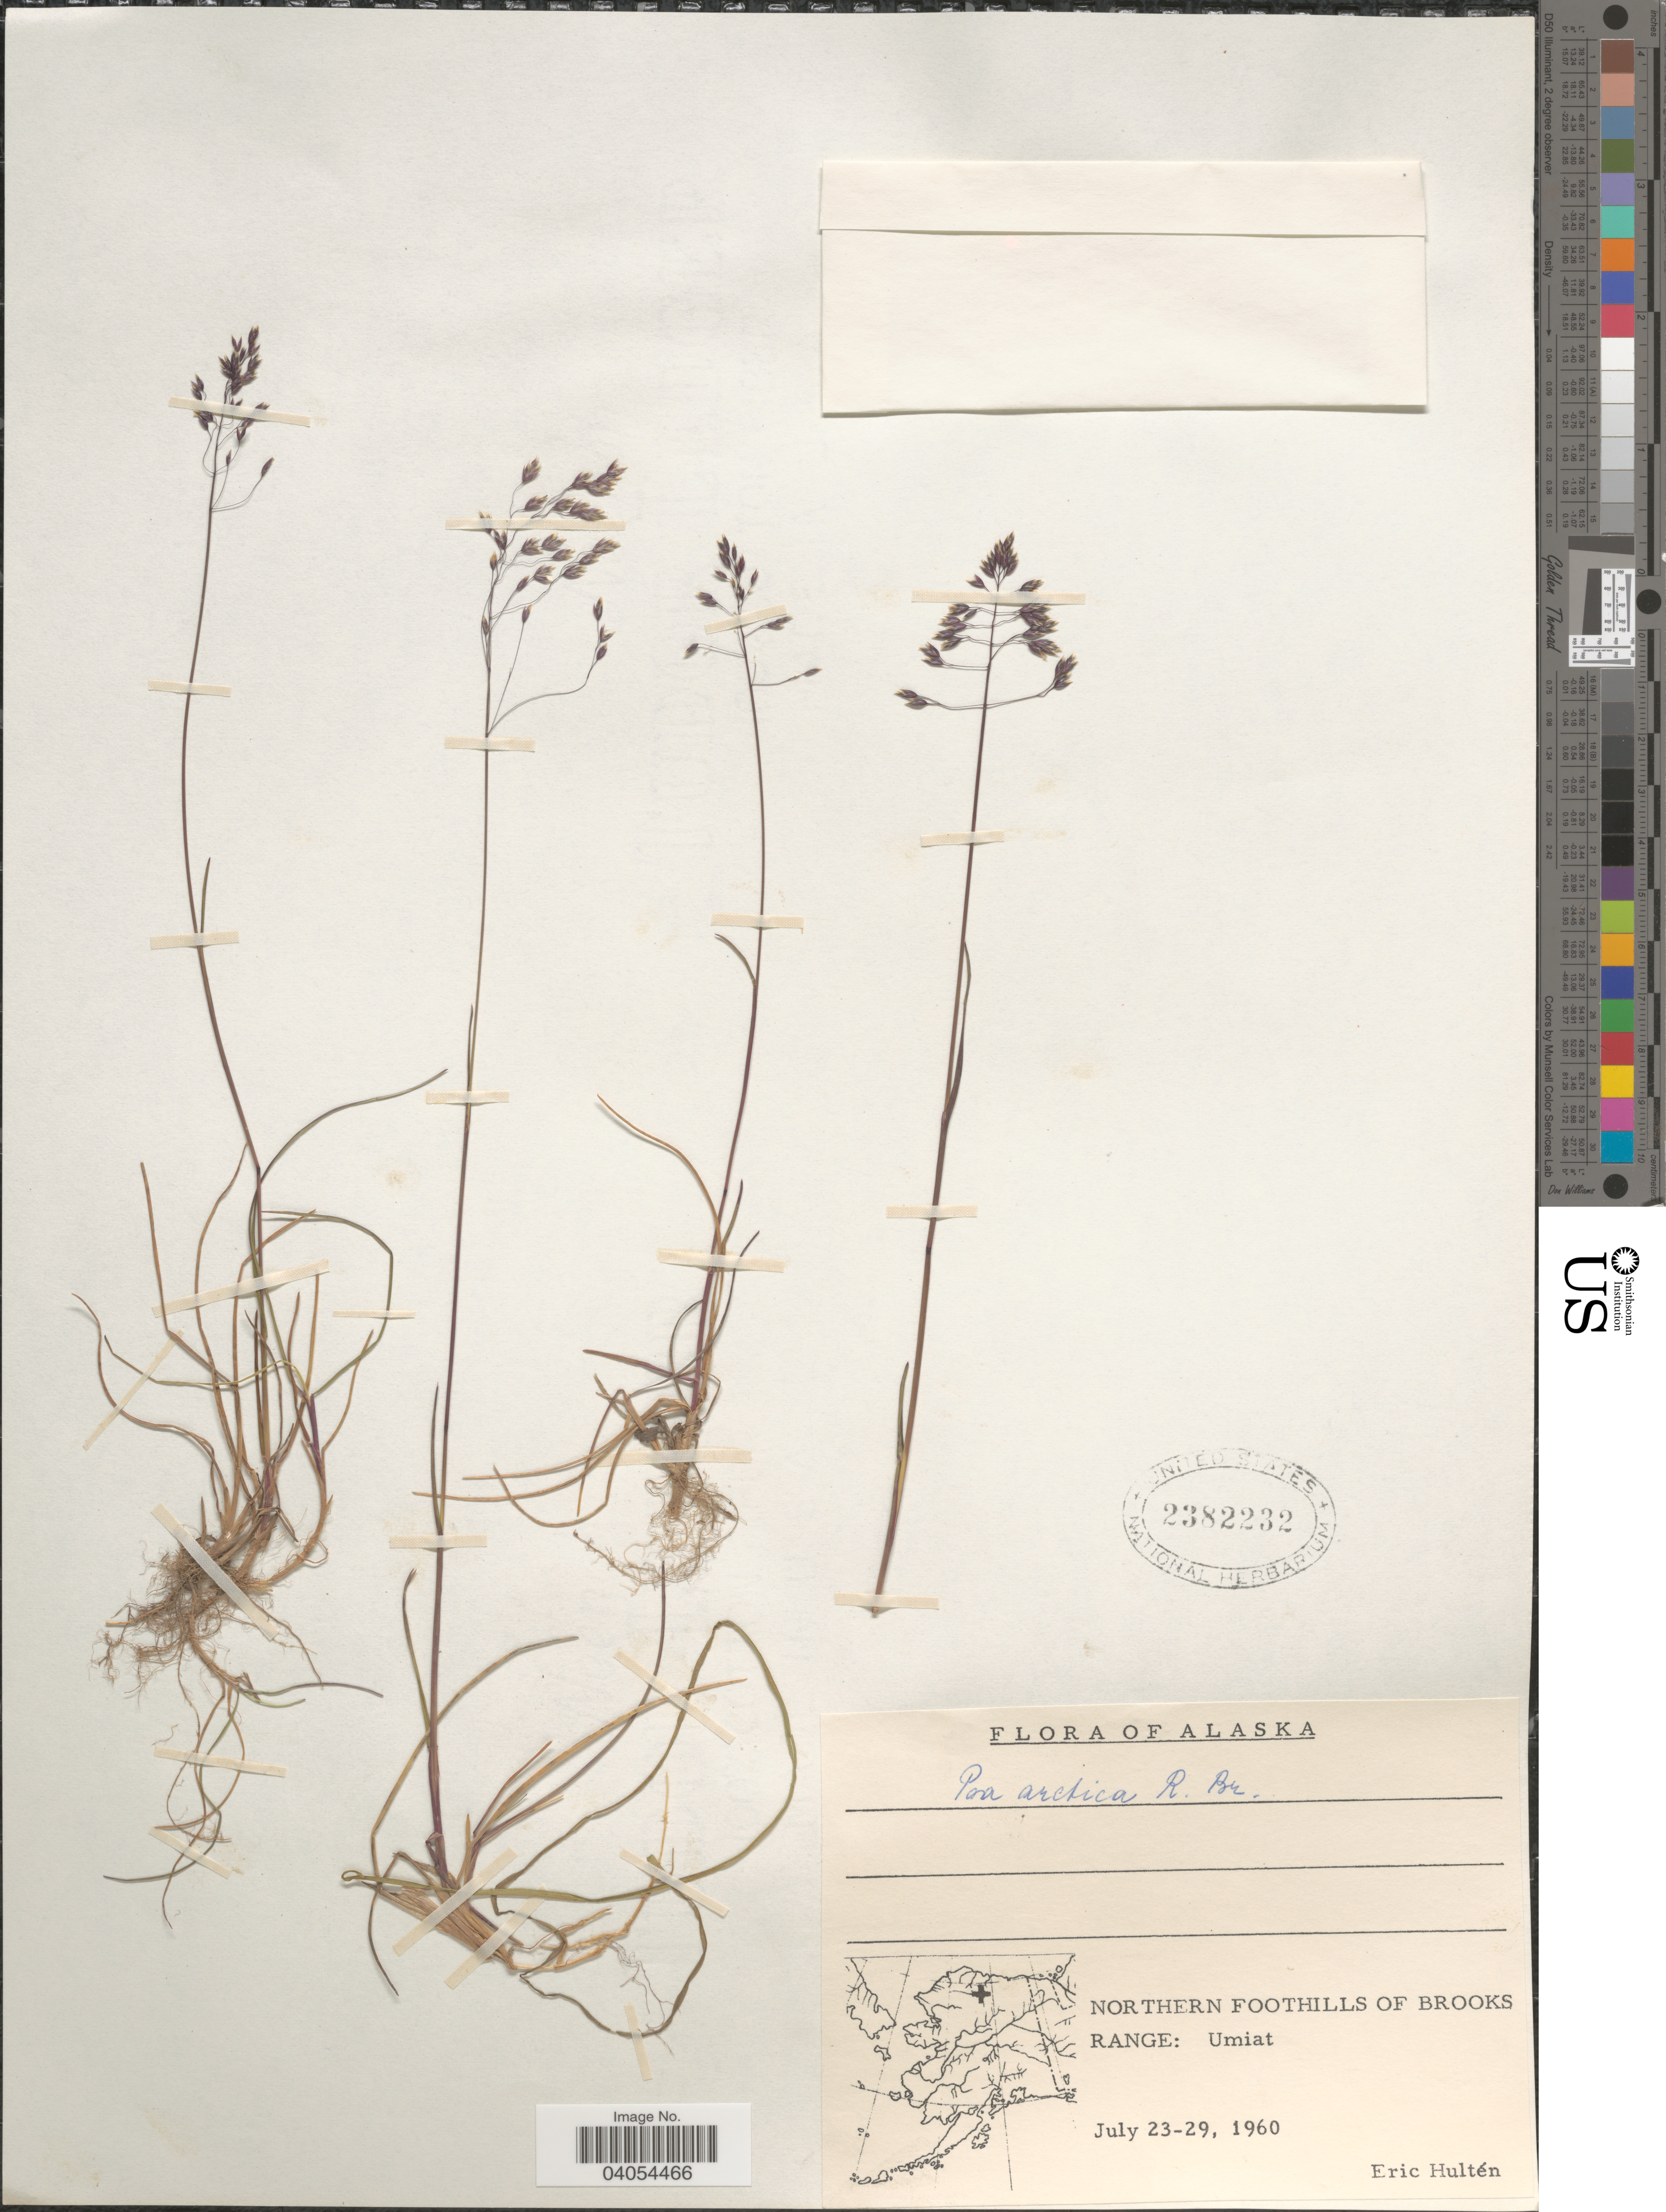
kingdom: Plantae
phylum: Tracheophyta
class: Liliopsida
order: Poales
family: Poaceae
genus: Poa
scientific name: Poa arctica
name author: R. Br.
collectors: E. G. Hultén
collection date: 1960-07-23/1960-07-29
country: United States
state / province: Alaska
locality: Northern Foothills of Brooks Range: Umiat.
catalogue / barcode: US 2382232